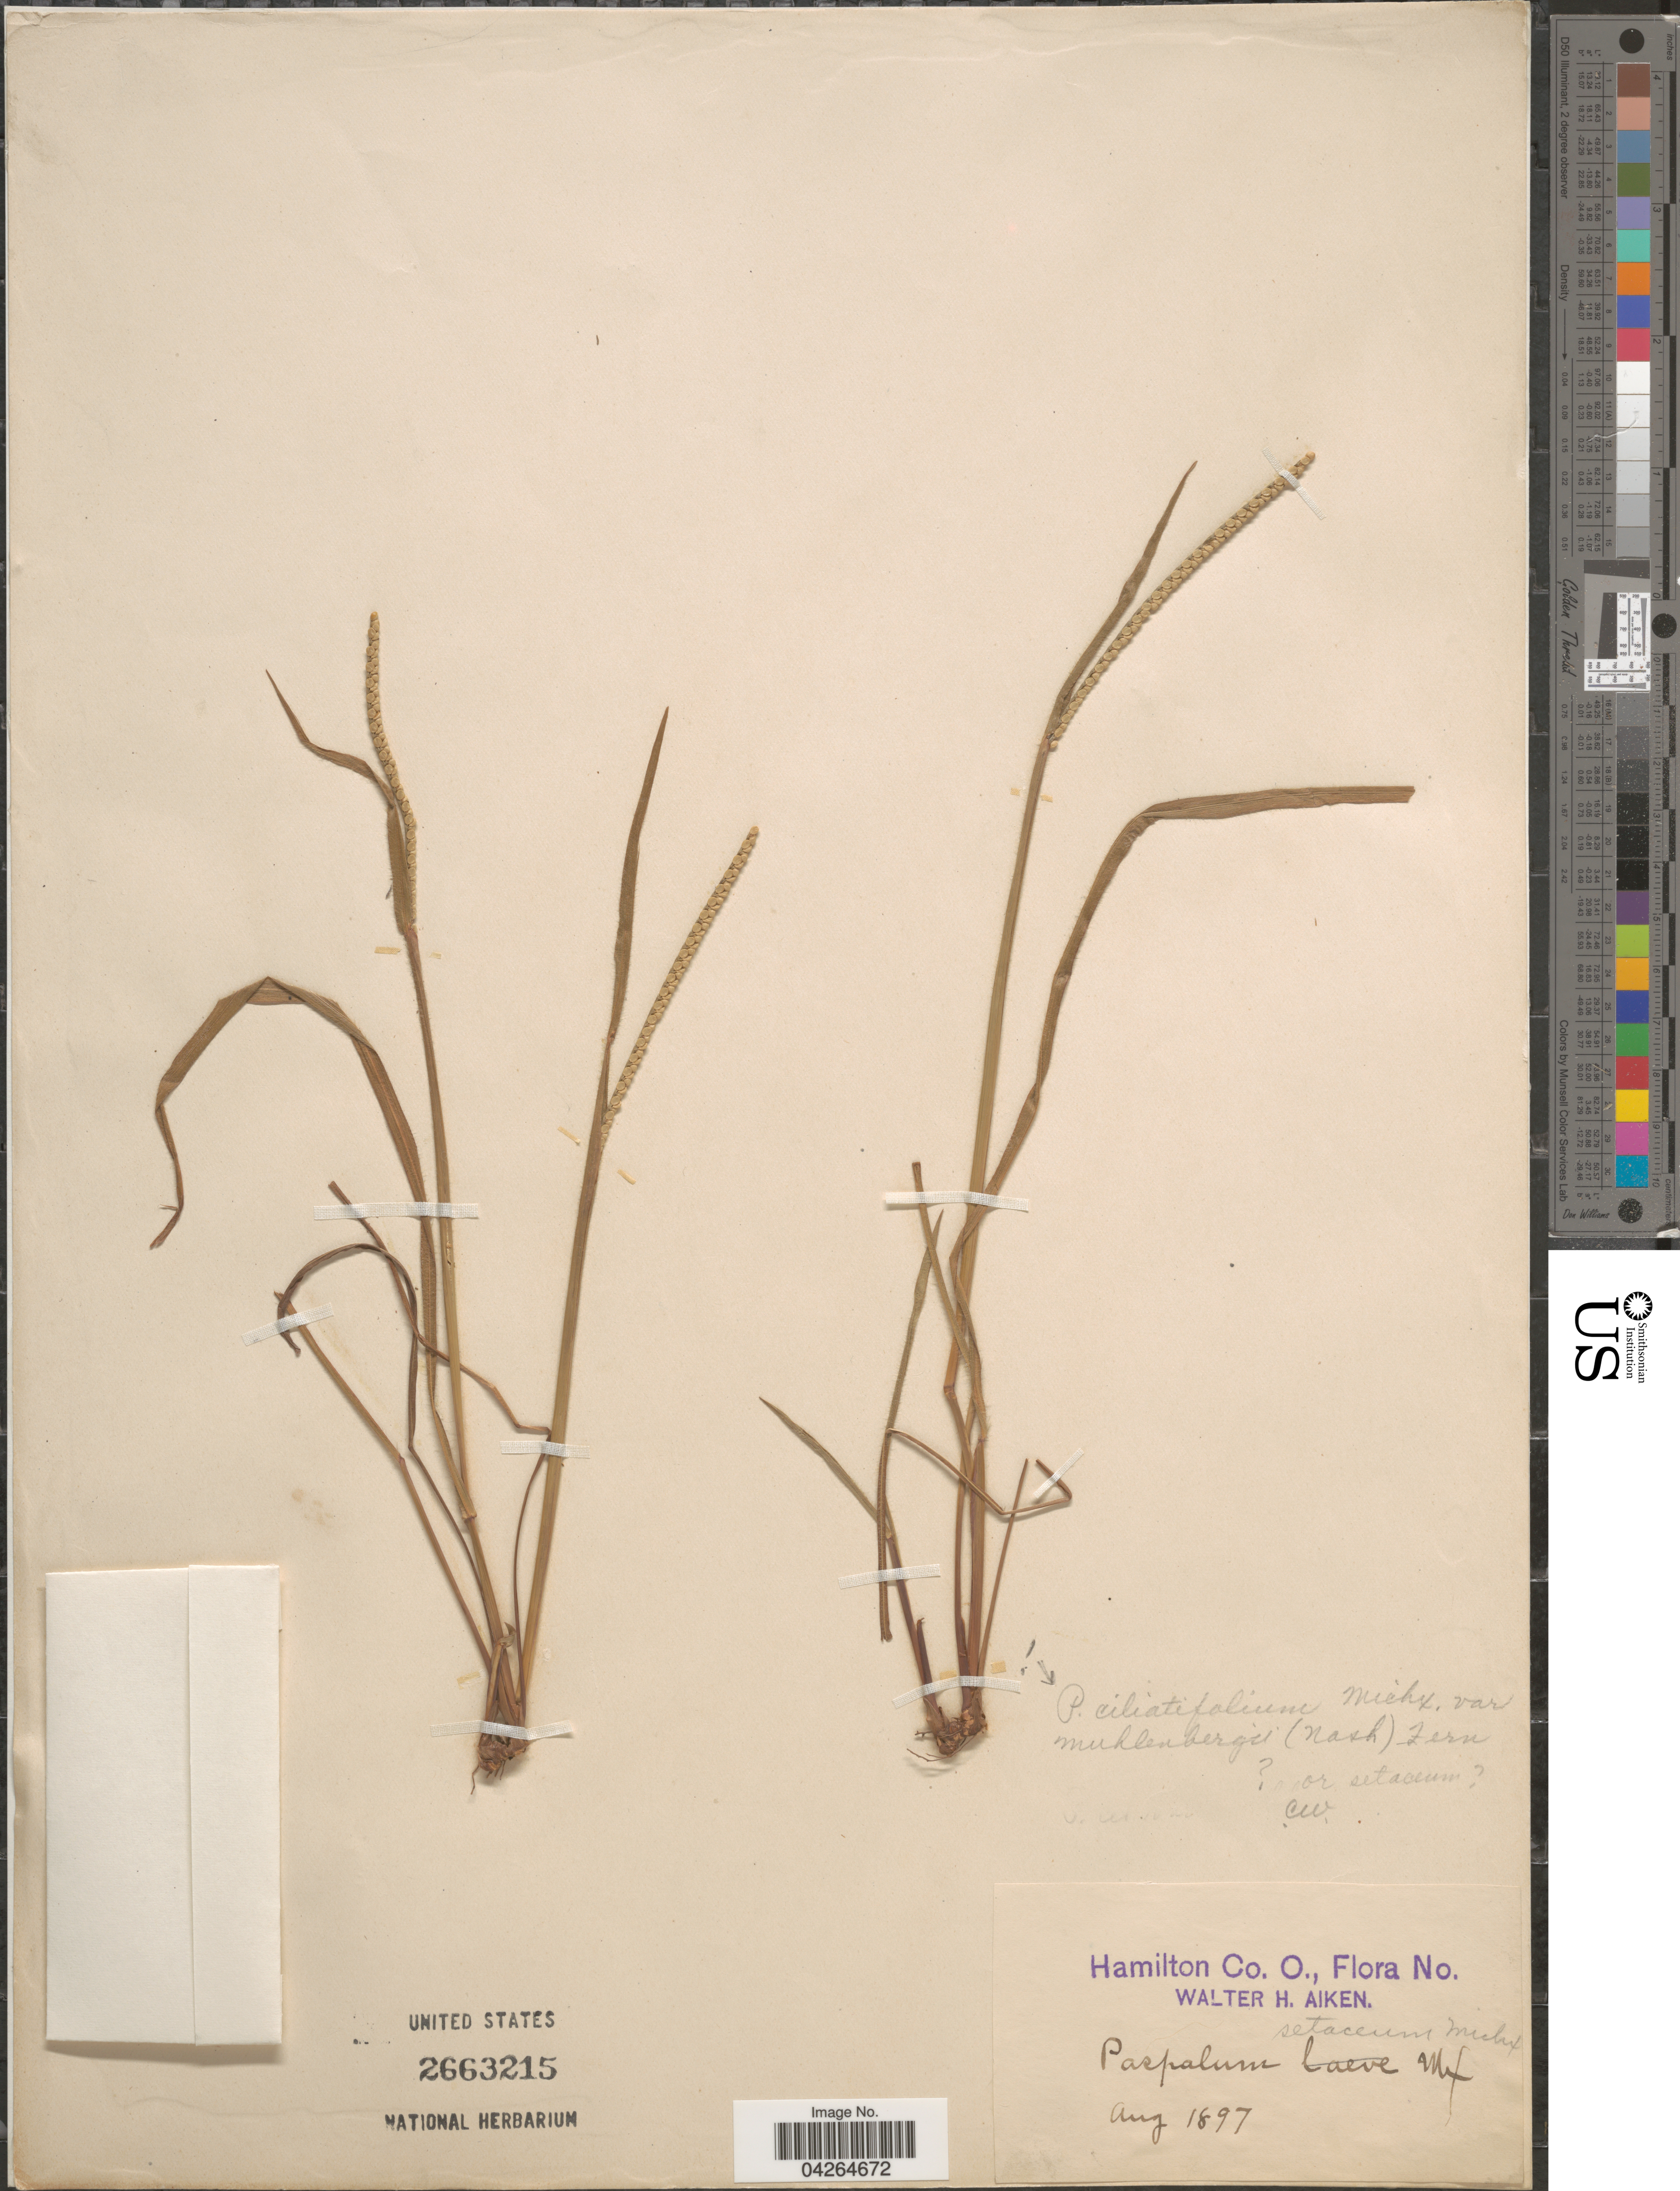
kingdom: Plantae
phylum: Tracheophyta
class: Liliopsida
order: Poales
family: Poaceae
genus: Paspalum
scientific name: Paspalum setaceum var. setaceum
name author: Michx.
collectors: W. Aiken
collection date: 1897-08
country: United States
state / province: Ohio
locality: Hamilton Co.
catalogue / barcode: US 2663215